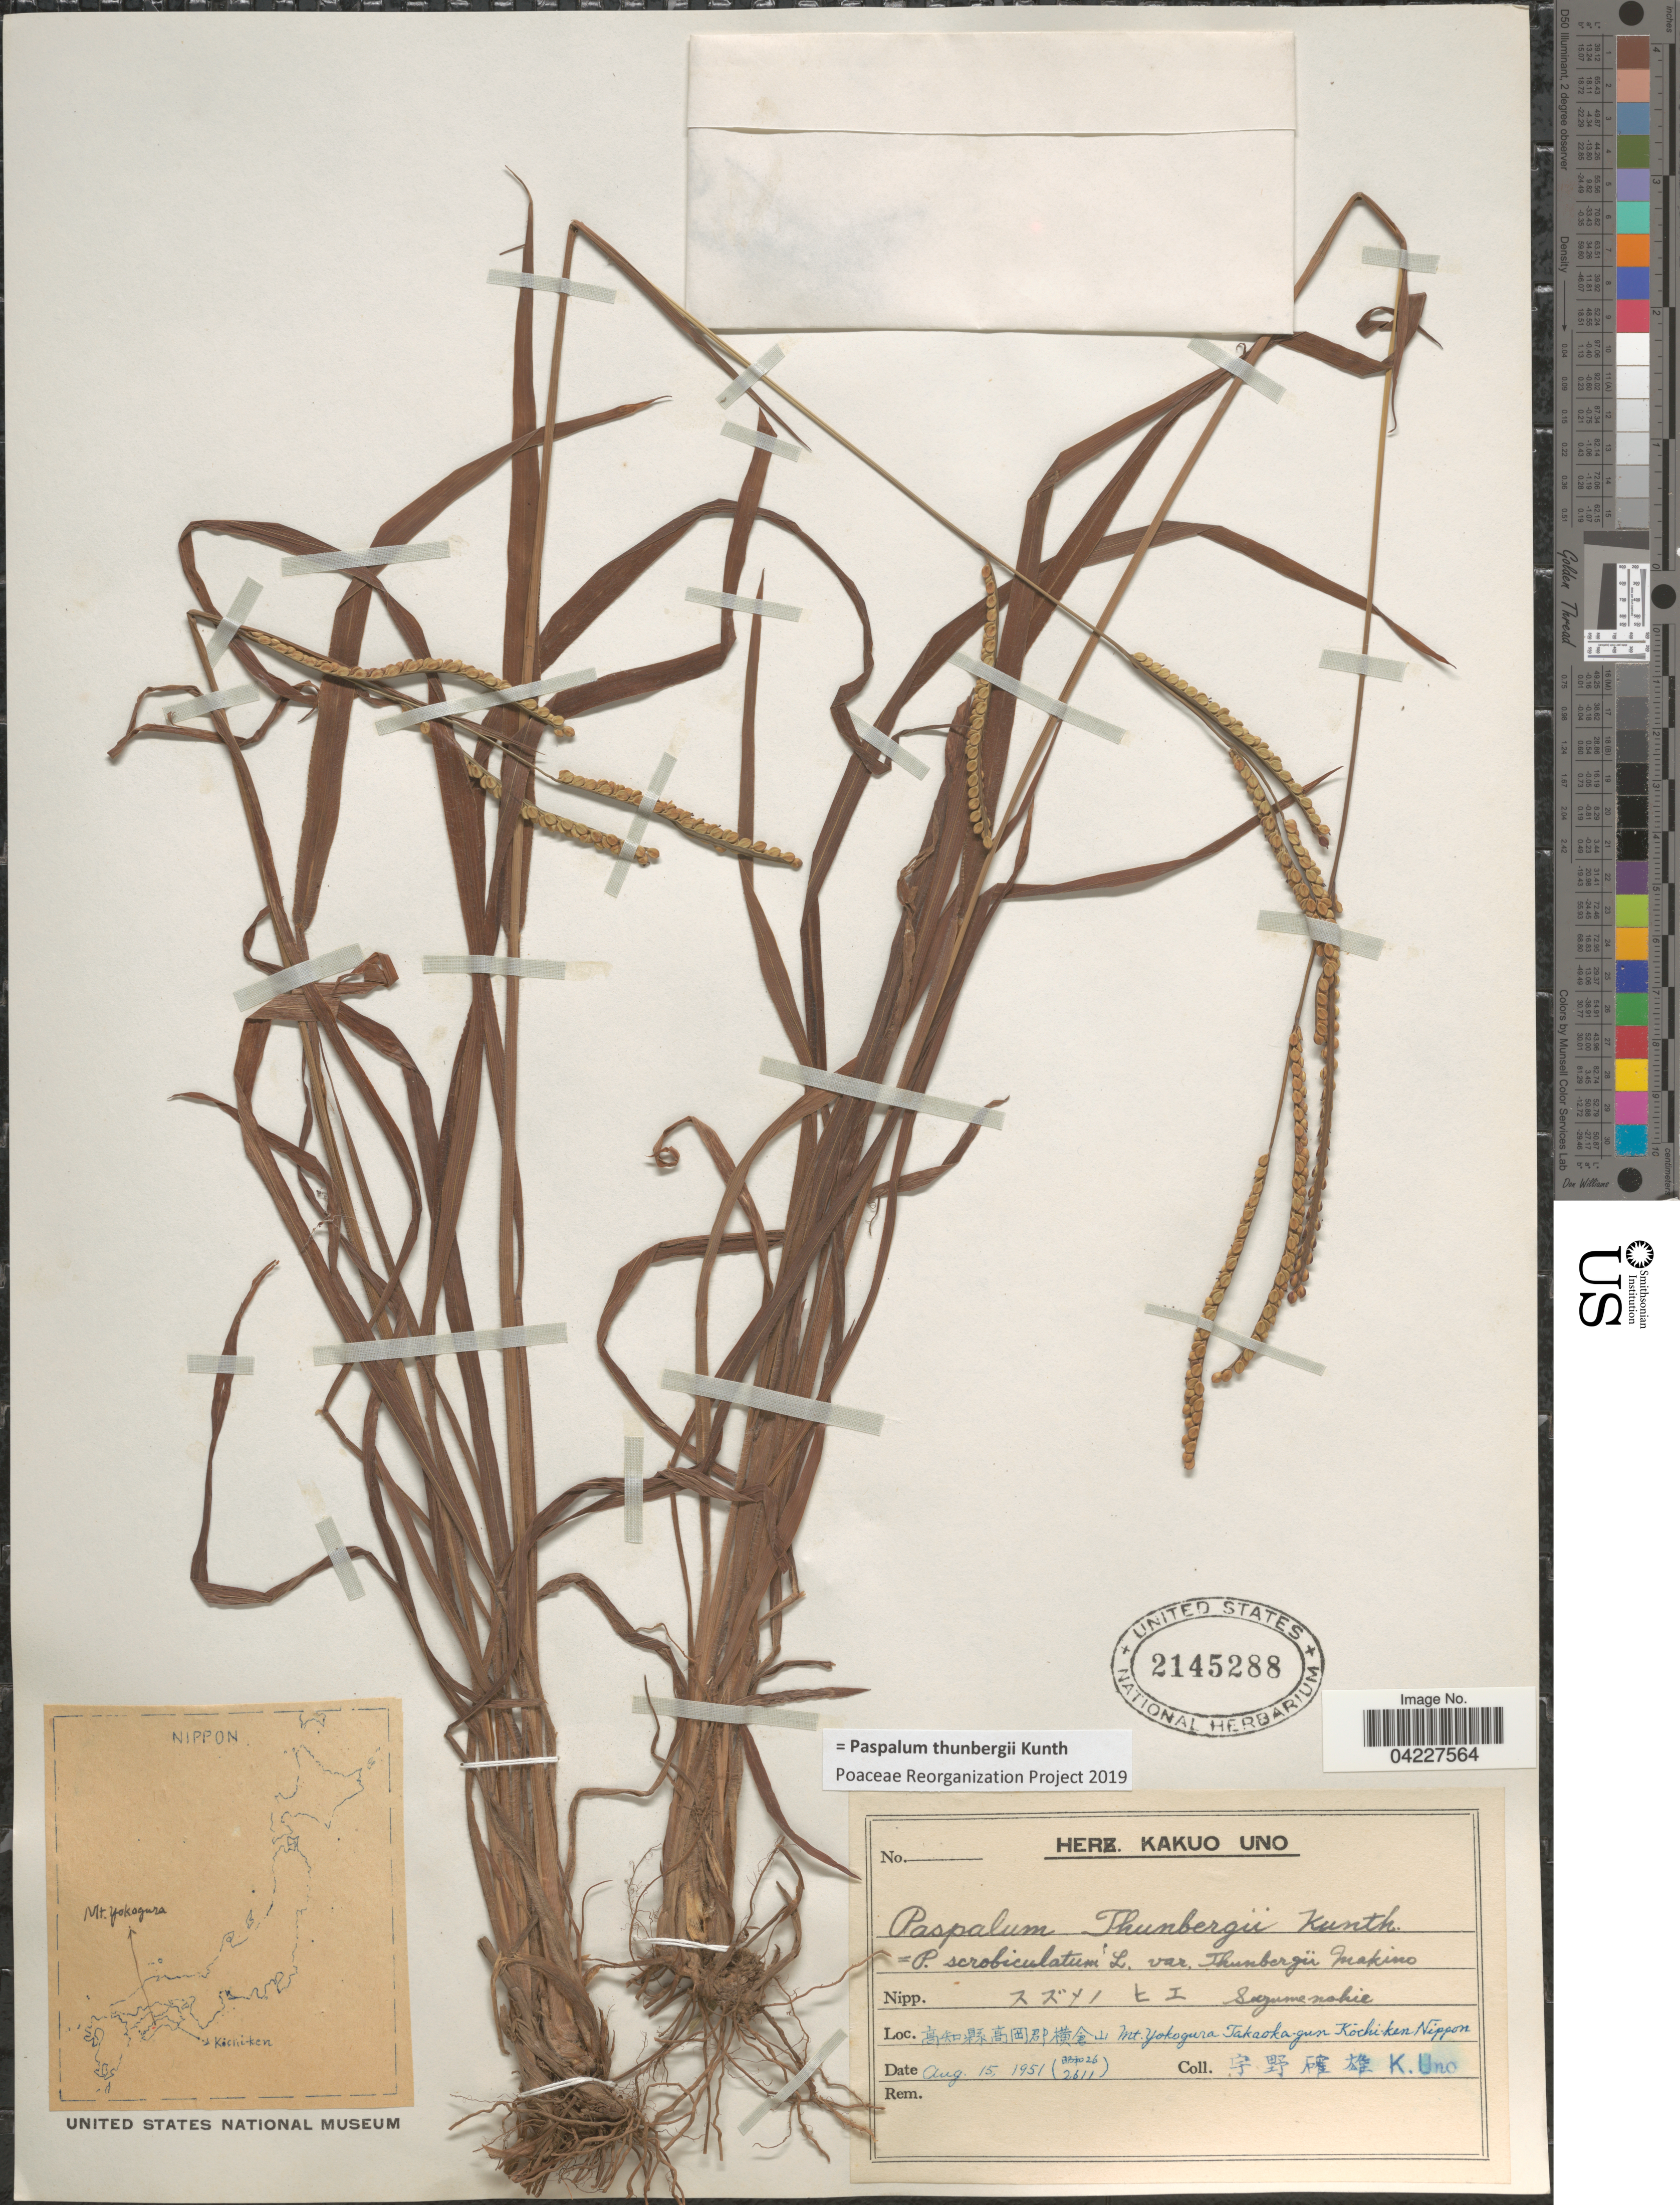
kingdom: Plantae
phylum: Tracheophyta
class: Liliopsida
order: Poales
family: Poaceae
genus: Paspalum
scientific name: Paspalum thunbergii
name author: Kunth ex Steud.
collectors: K. Uno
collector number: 2611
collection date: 1951-08-15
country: Japan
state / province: Koti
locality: X Mt. Yokogura Takaoka-gun Kochi-ken Nippon.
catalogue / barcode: US 2145288